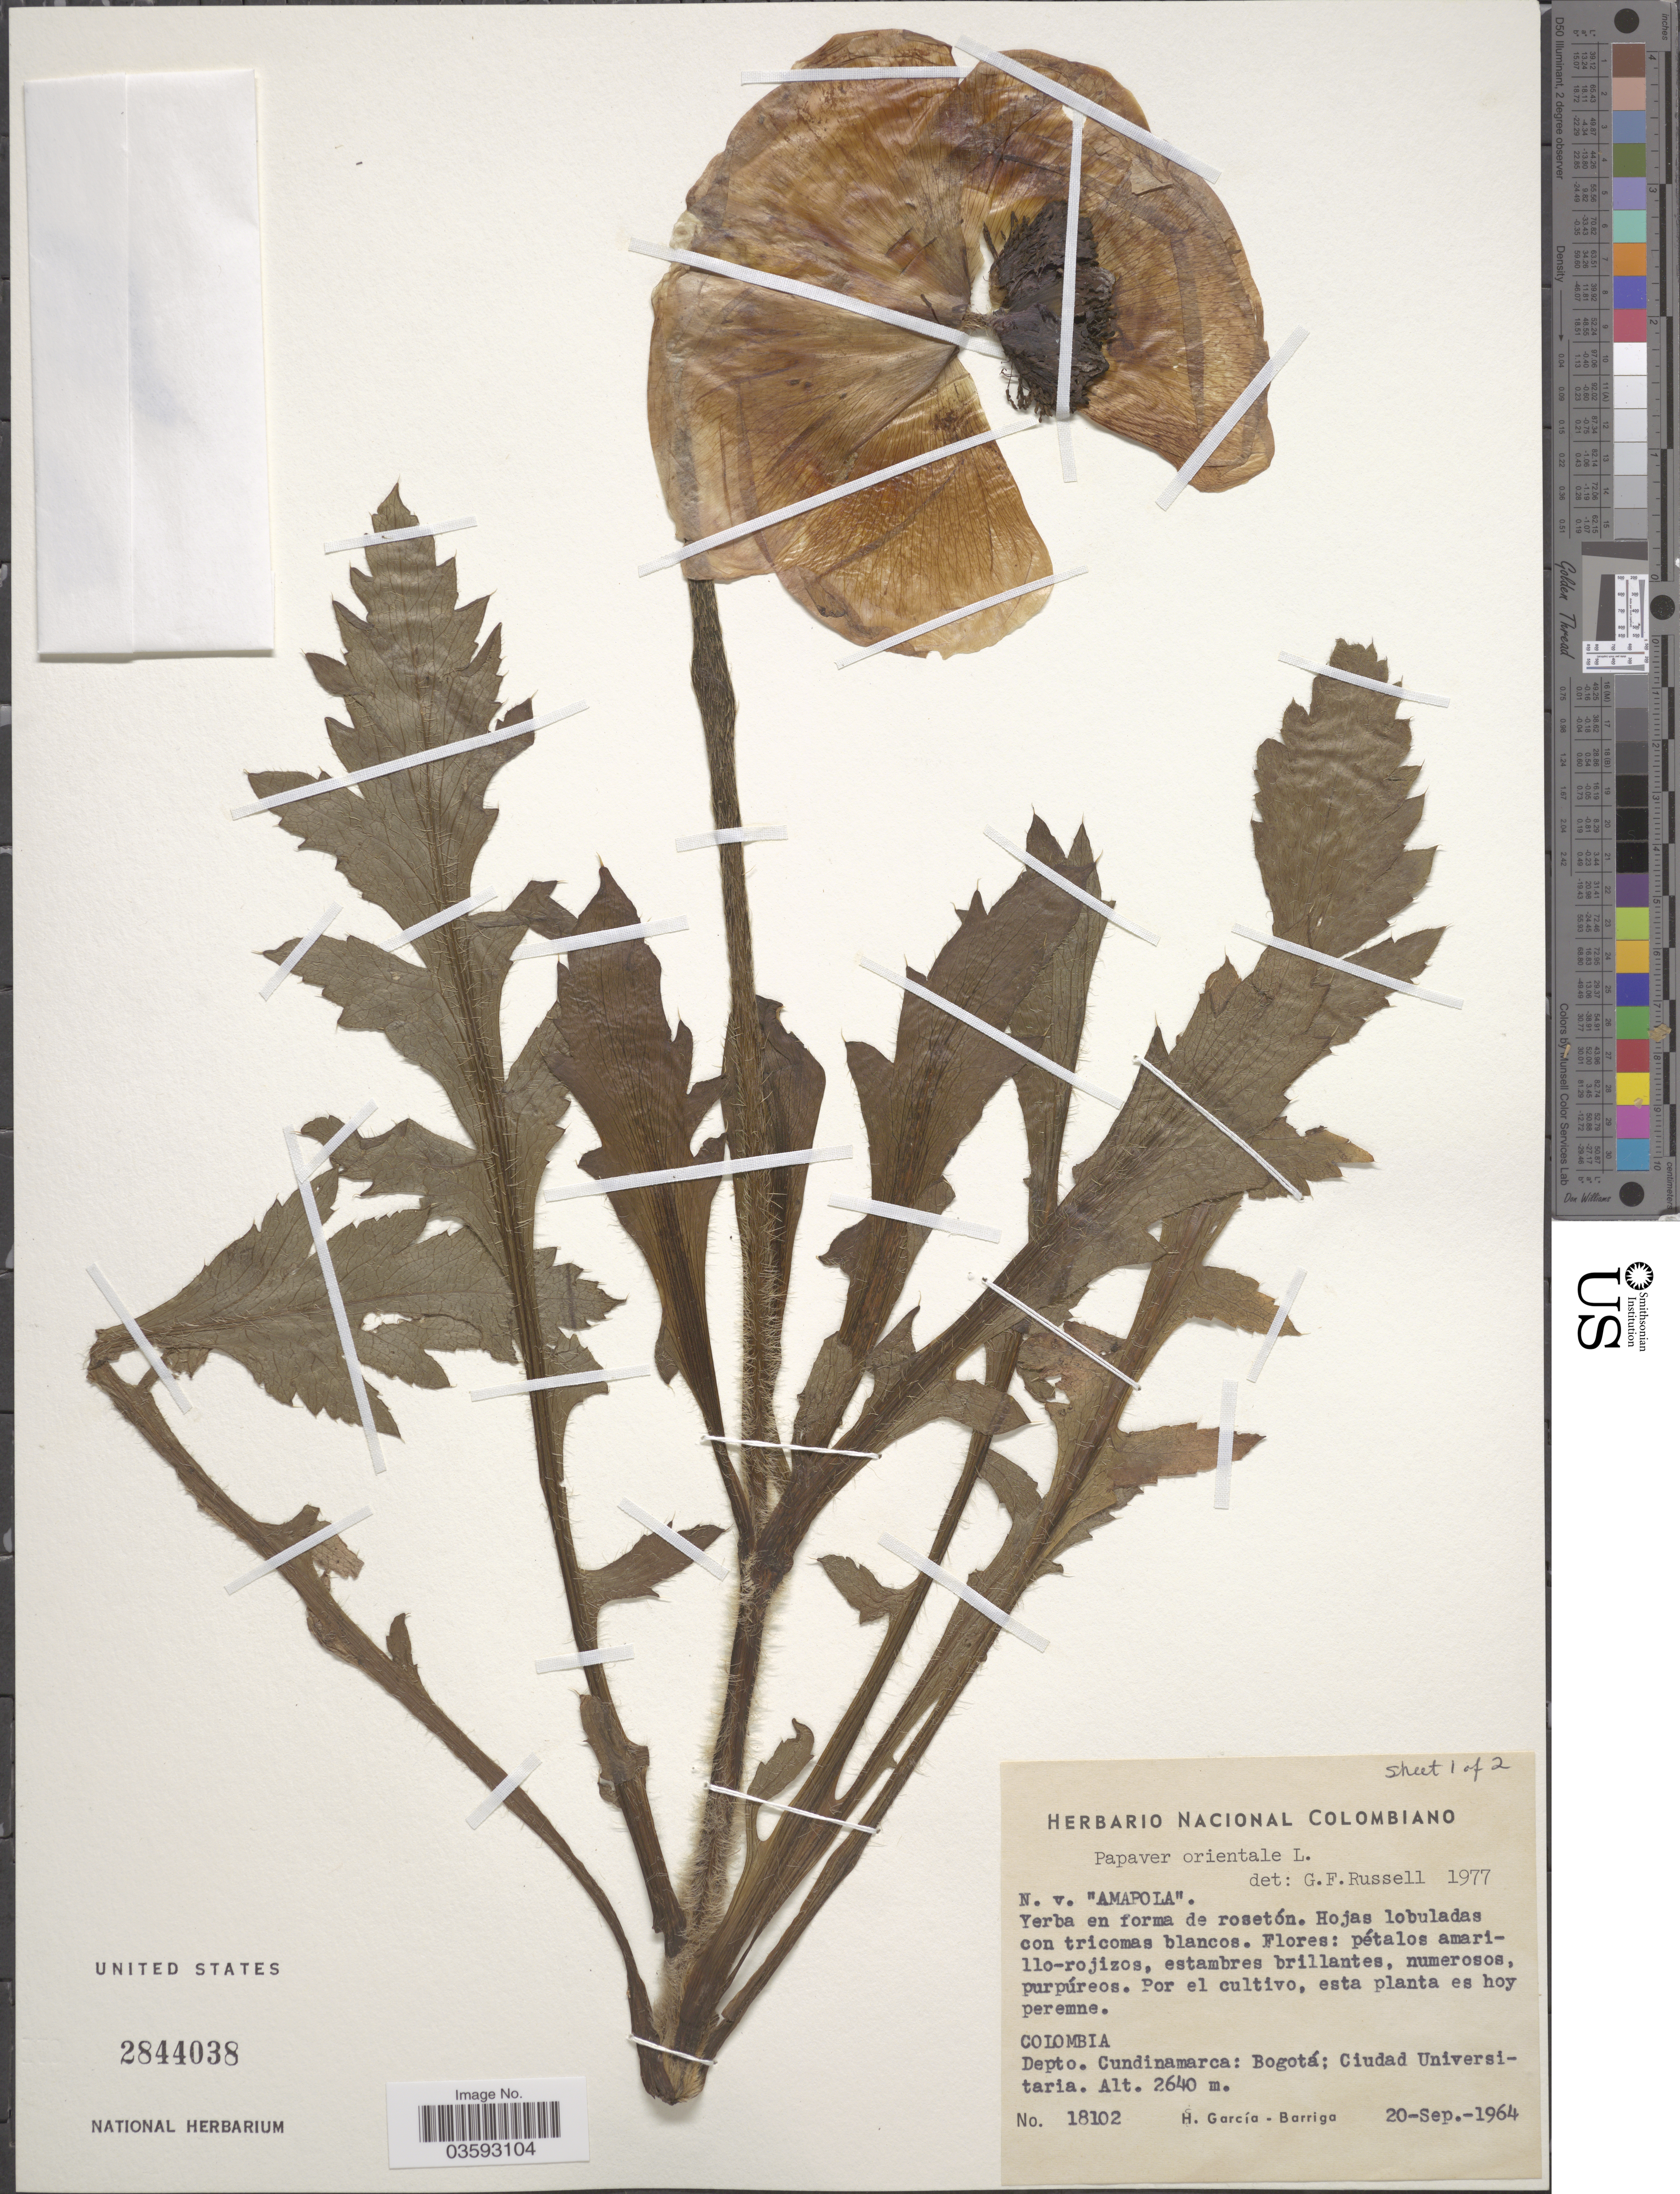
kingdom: Plantae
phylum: Tracheophyta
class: Magnoliopsida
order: Ranunculales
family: Papaveraceae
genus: Papaver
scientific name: Papaver orientale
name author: L.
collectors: H. García Barriga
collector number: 18102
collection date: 1964-09-20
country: Colombia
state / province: Cundinamarca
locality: Depto. Cundinamarca: Bogotá; Ciudad Universitaria.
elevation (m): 2640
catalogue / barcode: US 2844038